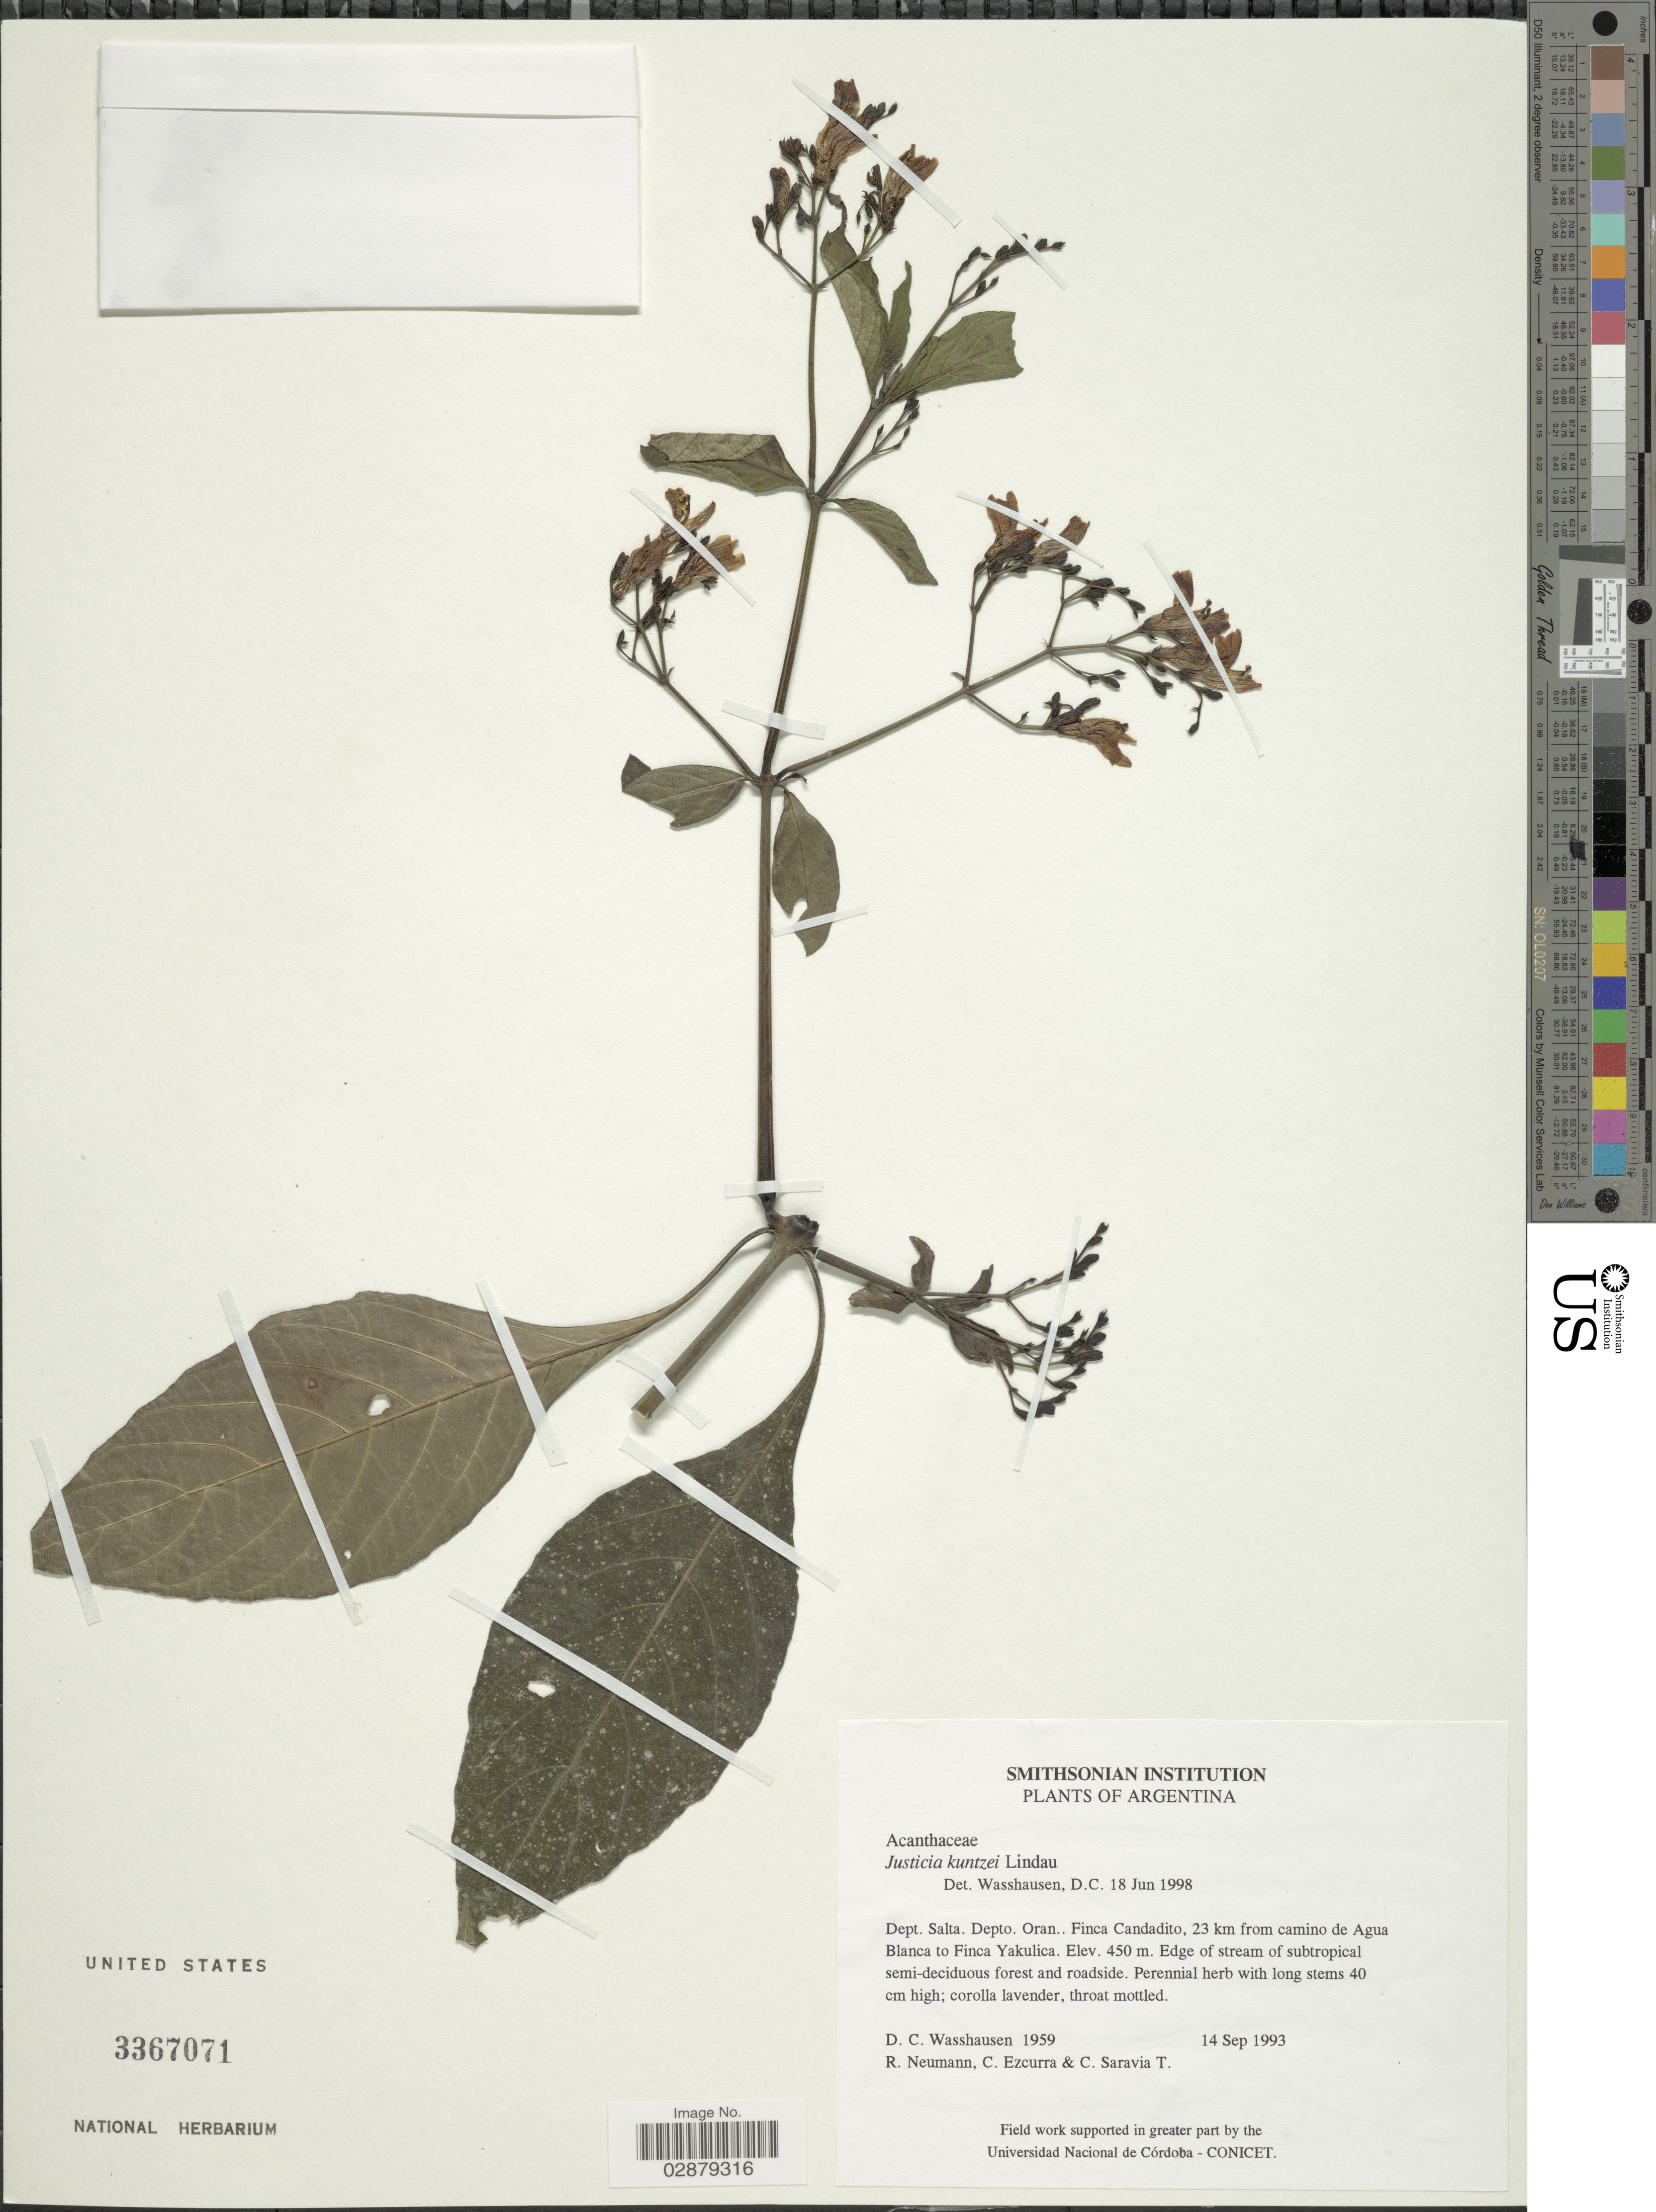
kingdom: Plantae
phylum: Tracheophyta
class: Magnoliopsida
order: Lamiales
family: Acanthaceae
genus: Justicia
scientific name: Justicia kuntzei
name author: Lindau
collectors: D. C. Wasshausen, R. Neumann, C. Ezcurra & C. Saravia T.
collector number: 1959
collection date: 1993-09-14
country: Argentina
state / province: Salta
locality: Dept. Salta. Depto. Oran. Finca Candadito, 23 km from camino de Agua Blanca to Finca Yakulica.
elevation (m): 450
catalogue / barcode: US 3367071